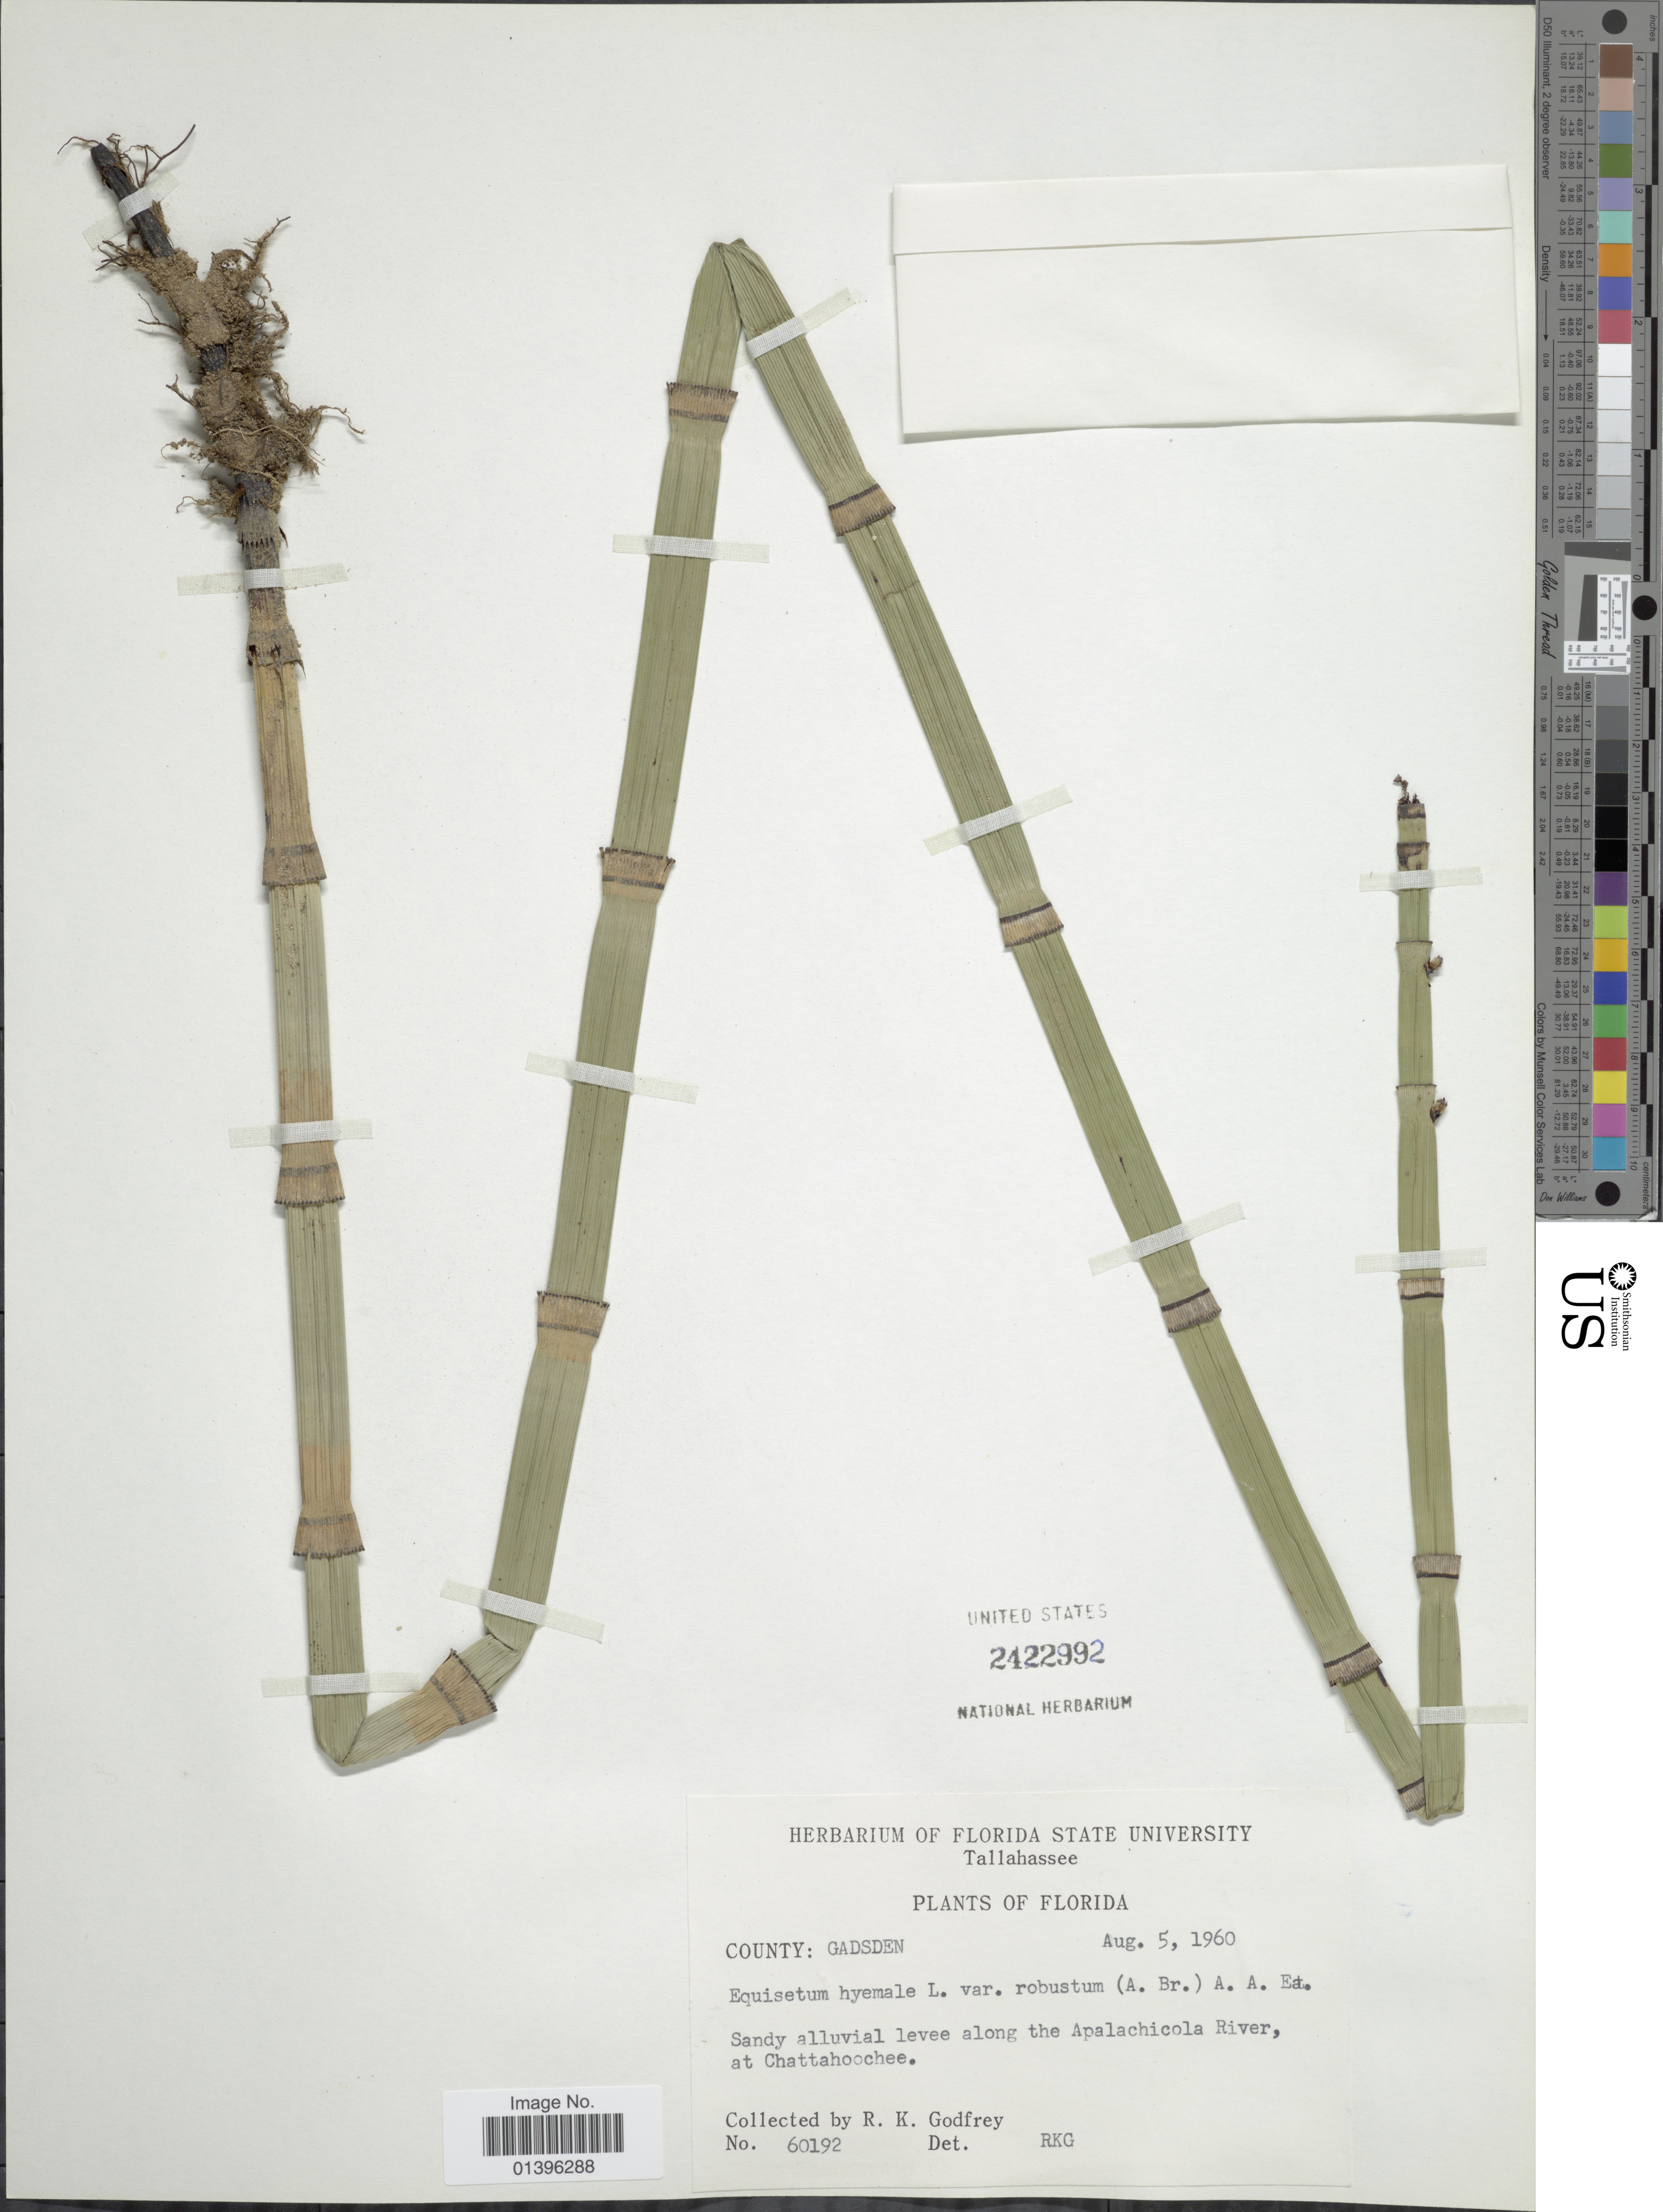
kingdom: Plantae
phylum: Tracheophyta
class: Polypodiopsida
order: Equisetales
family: Equisetaceae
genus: Equisetum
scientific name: Equisetum hyemale var. affine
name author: (Engelm.) A.A. Eaton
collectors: R. K. Godfrey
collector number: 60192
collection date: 1960-08-05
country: United States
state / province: Florida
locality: Tallahassee. County: Gadsden. Sandy allivual levee along the Apalachicola River, at Chattahoochee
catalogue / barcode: US 2422992